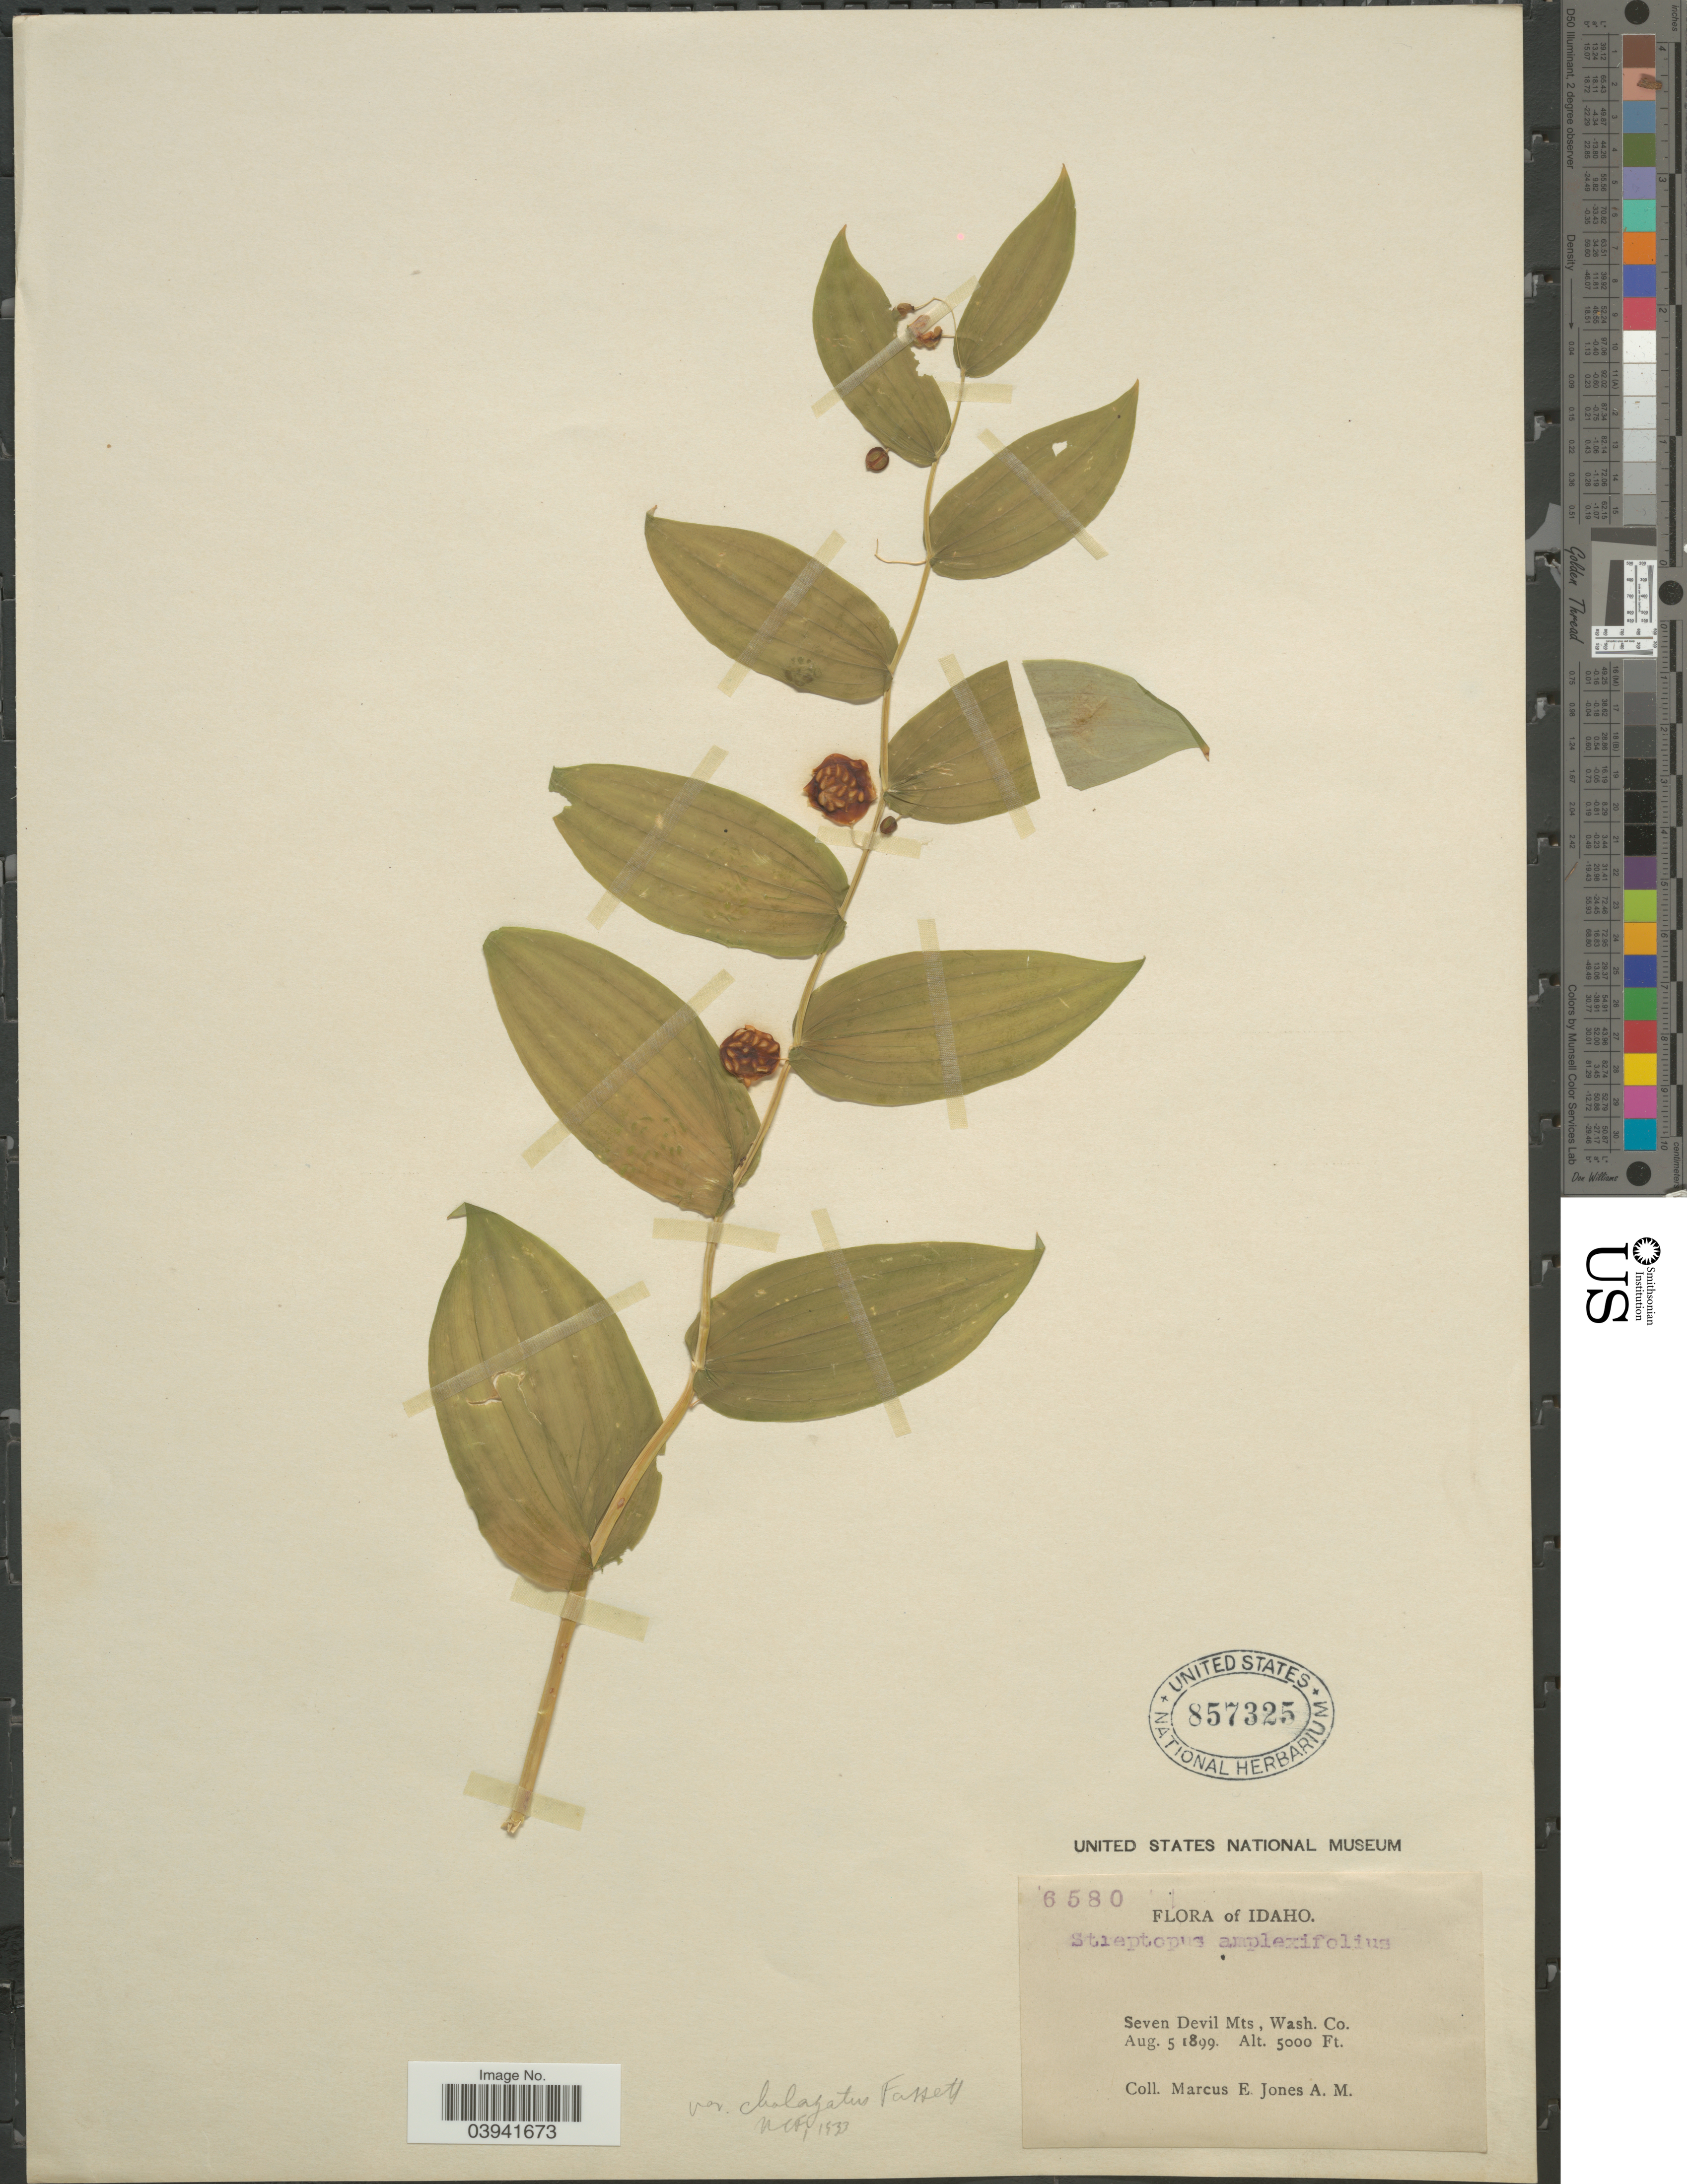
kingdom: Plantae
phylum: Tracheophyta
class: Liliopsida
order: Liliales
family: Liliaceae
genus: Streptopus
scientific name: Streptopus amplexifolius var. chalazatus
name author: Fassett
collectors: M. E. Jones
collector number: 6580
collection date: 1899-08-05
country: United States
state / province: Idaho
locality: Seven Devil Mts, Wash. Co.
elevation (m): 1524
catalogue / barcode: US 857325